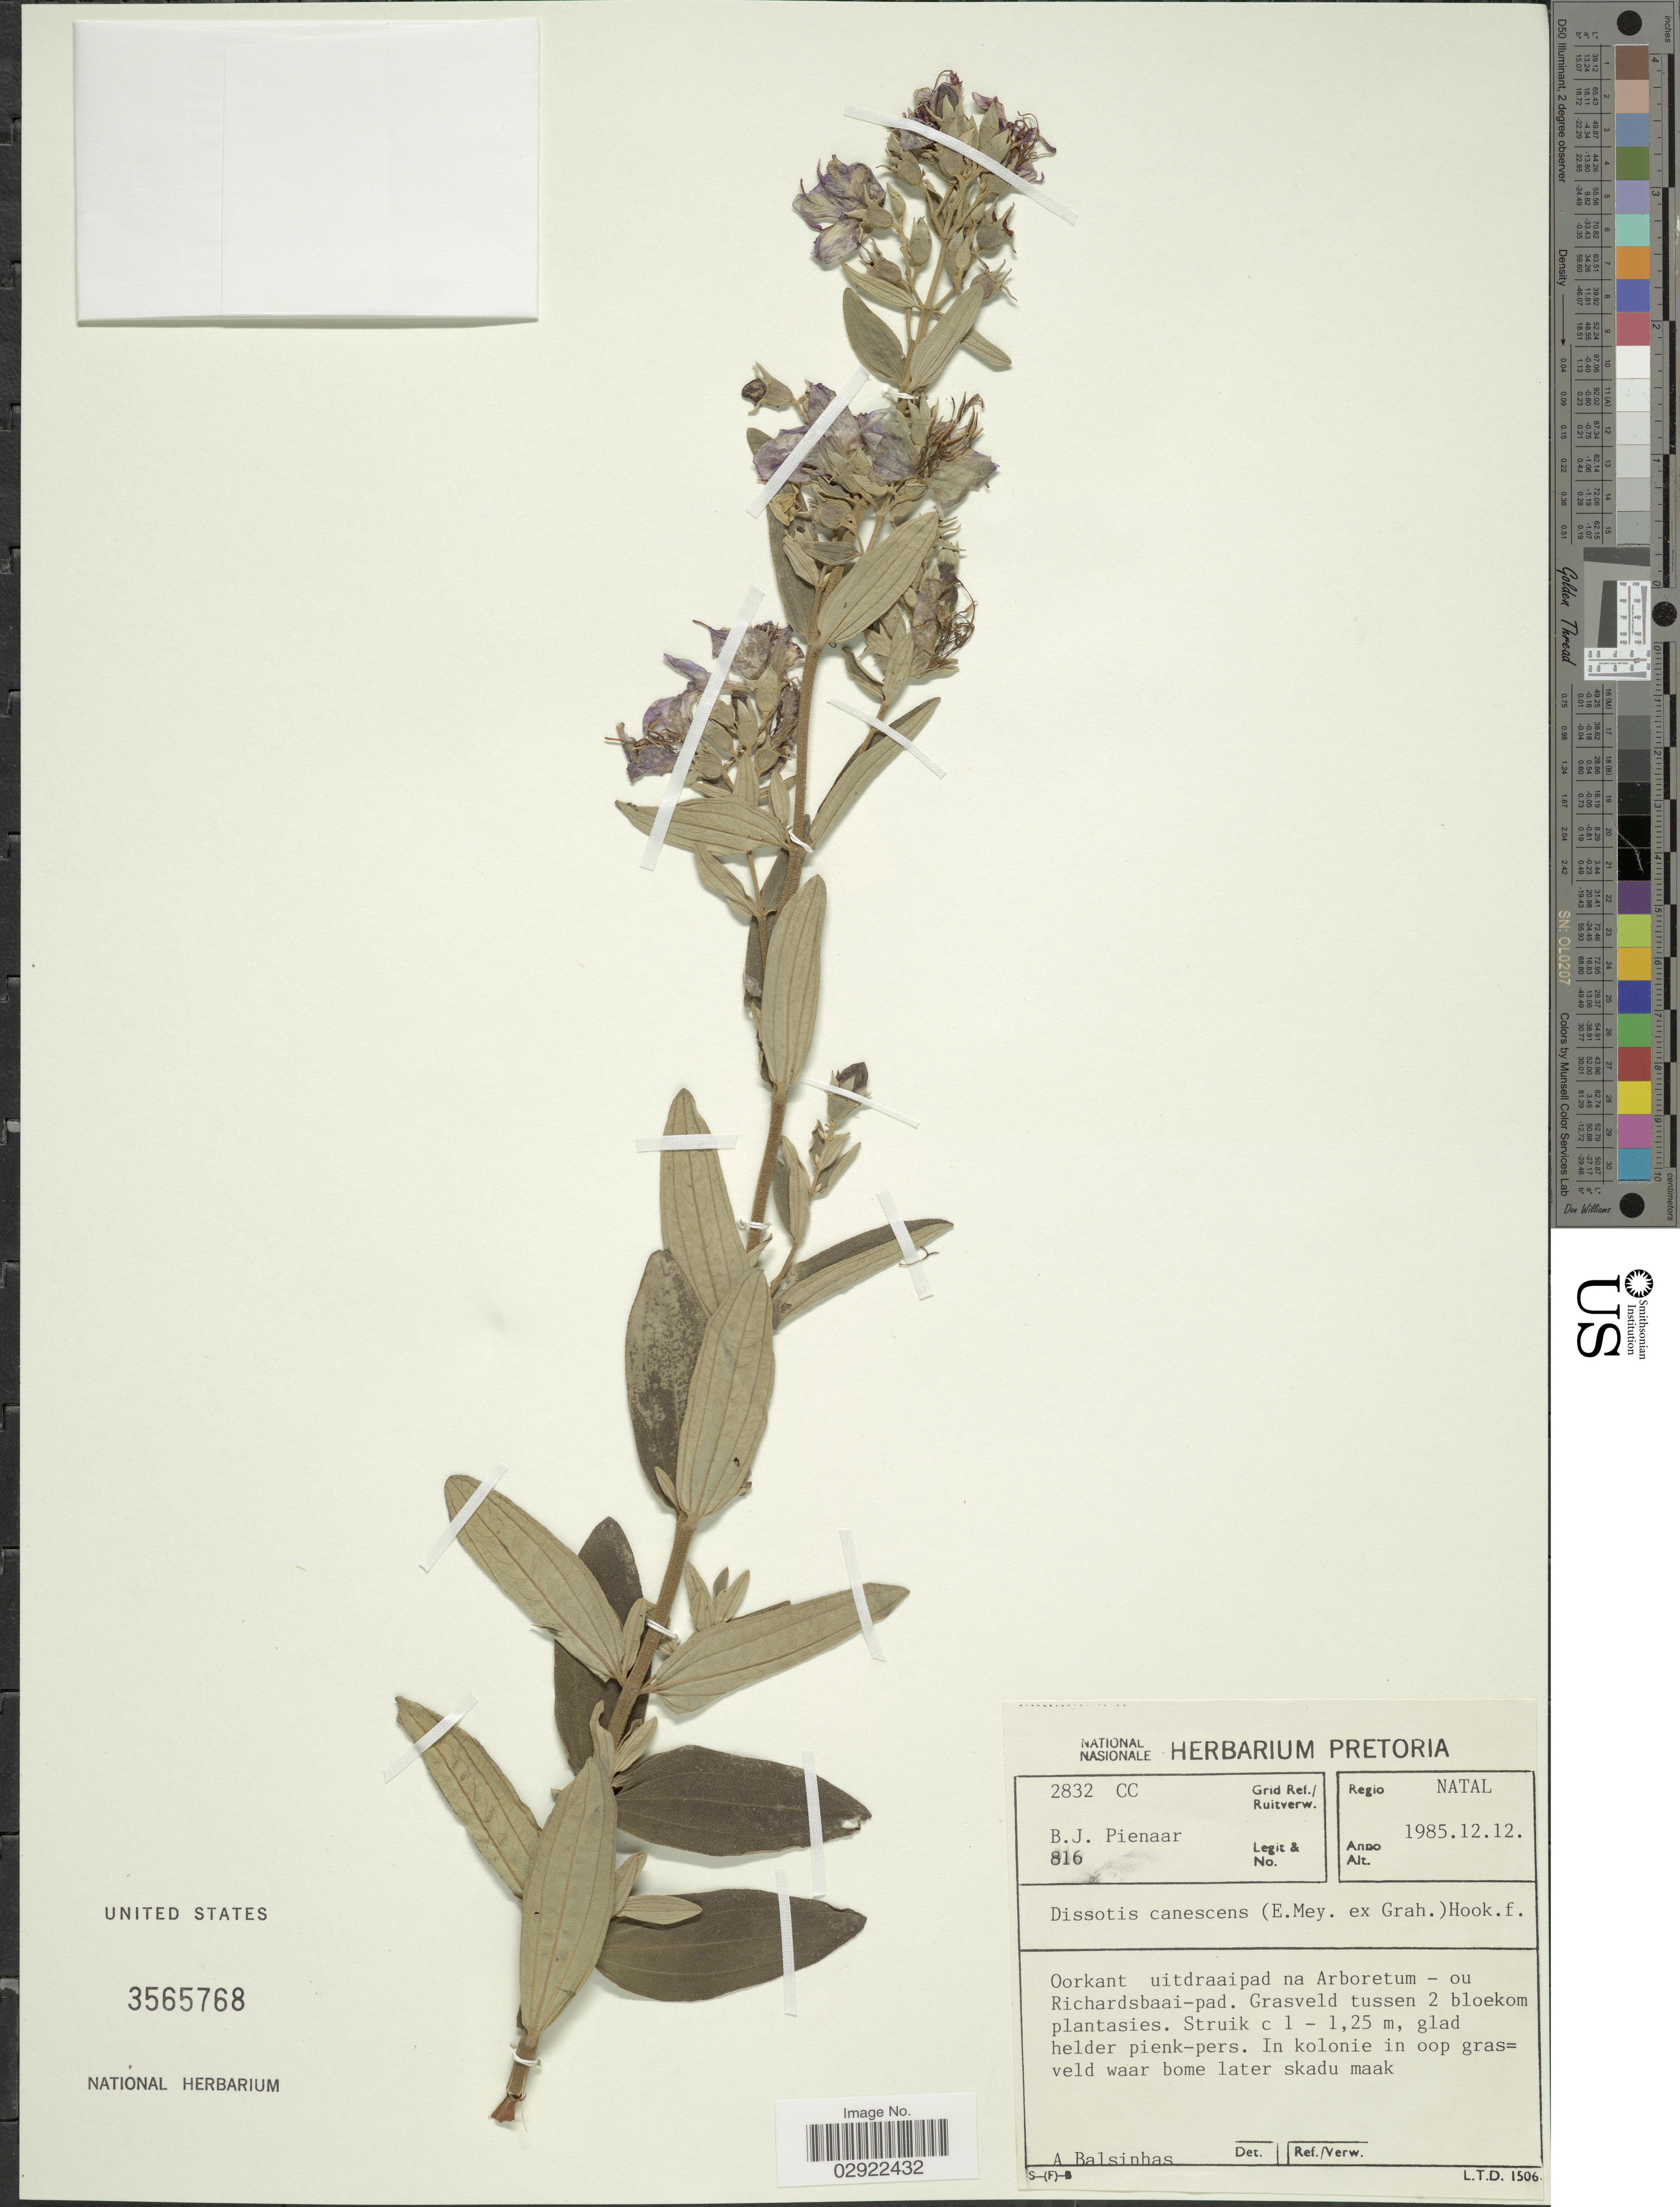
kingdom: Plantae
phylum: Tracheophyta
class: Magnoliopsida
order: Myrtales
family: Melastomataceae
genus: Argyrella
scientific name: Argyrella canescens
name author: (Graham) Harv.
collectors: B. Pienaar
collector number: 816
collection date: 1985-12-12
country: South Africa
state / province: KwaZulu-Natal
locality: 2832 CC Grid Ref. Regio Natal. Oorkant uitdraaipad na Arboretum - ou Richardsbaai-pad.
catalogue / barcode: US 3565768